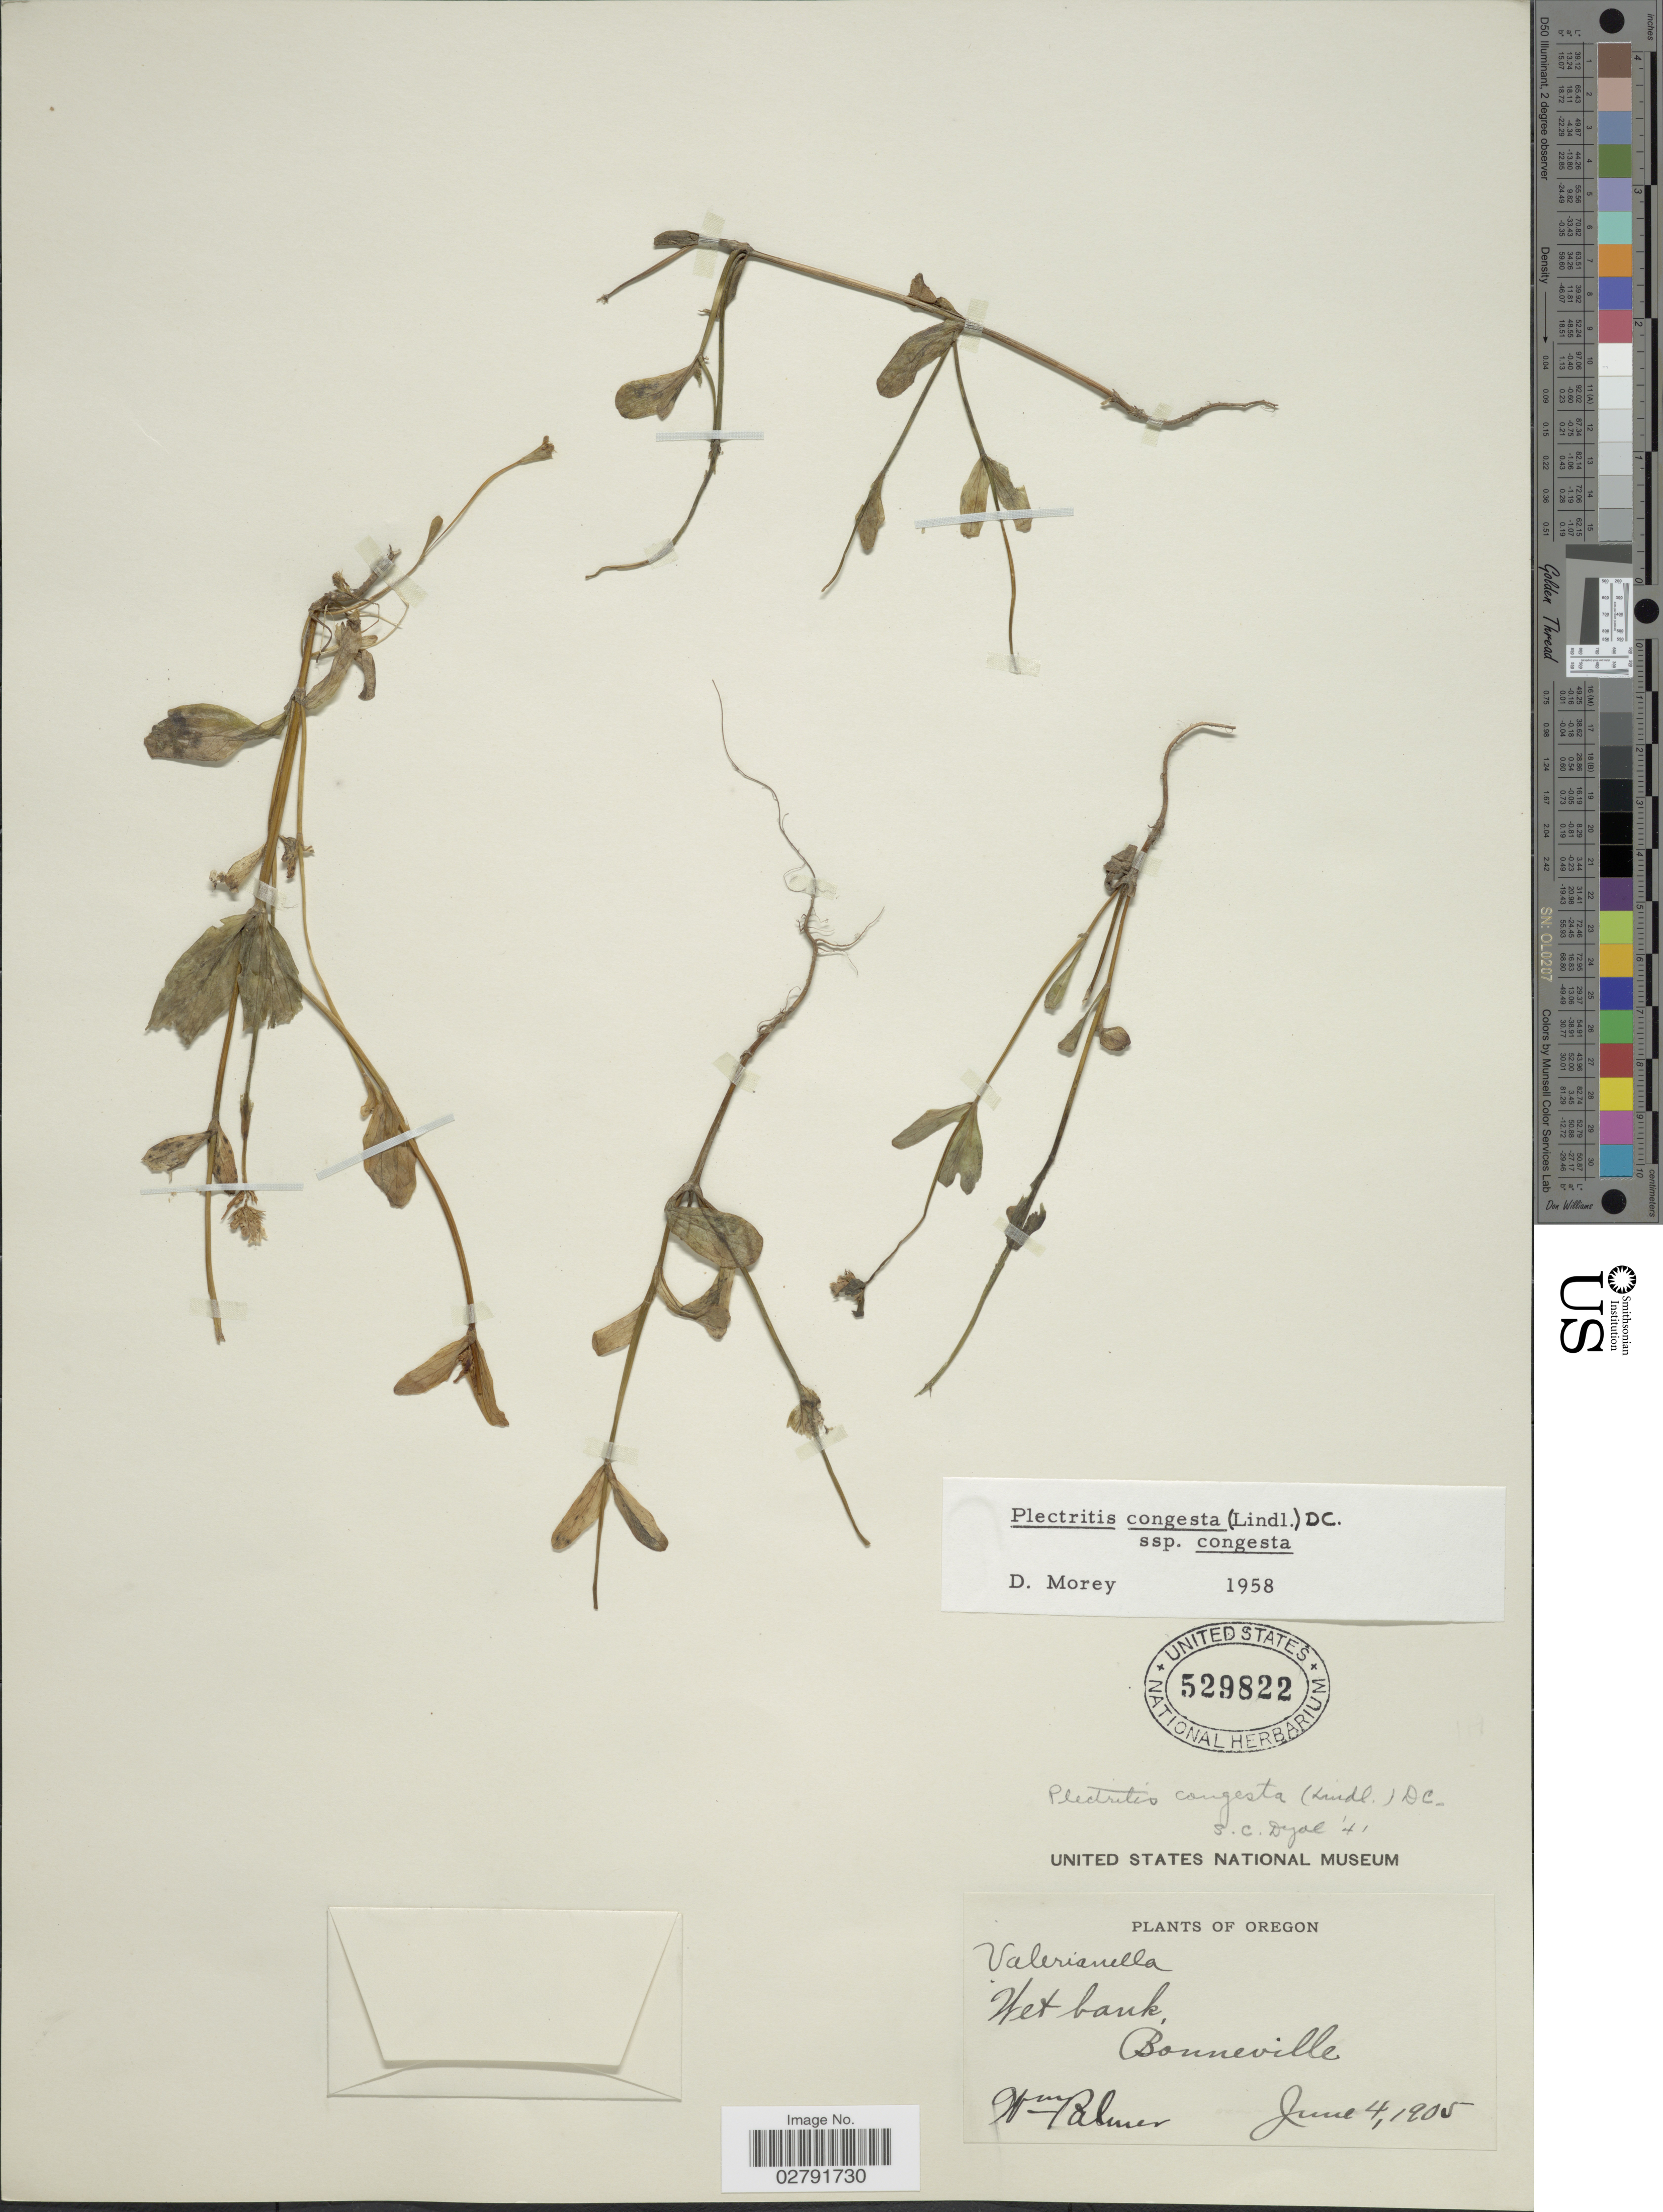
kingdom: Plantae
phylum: Tracheophyta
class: Magnoliopsida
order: Dipsacales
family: Caprifoliaceae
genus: Plectritis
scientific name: Plectritis congesta subsp. congesta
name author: (Lindl.) DC.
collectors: W. Palmer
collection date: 1905-06-04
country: United States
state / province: Oregon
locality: Wet bank, Bonneville.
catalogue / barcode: US 529822